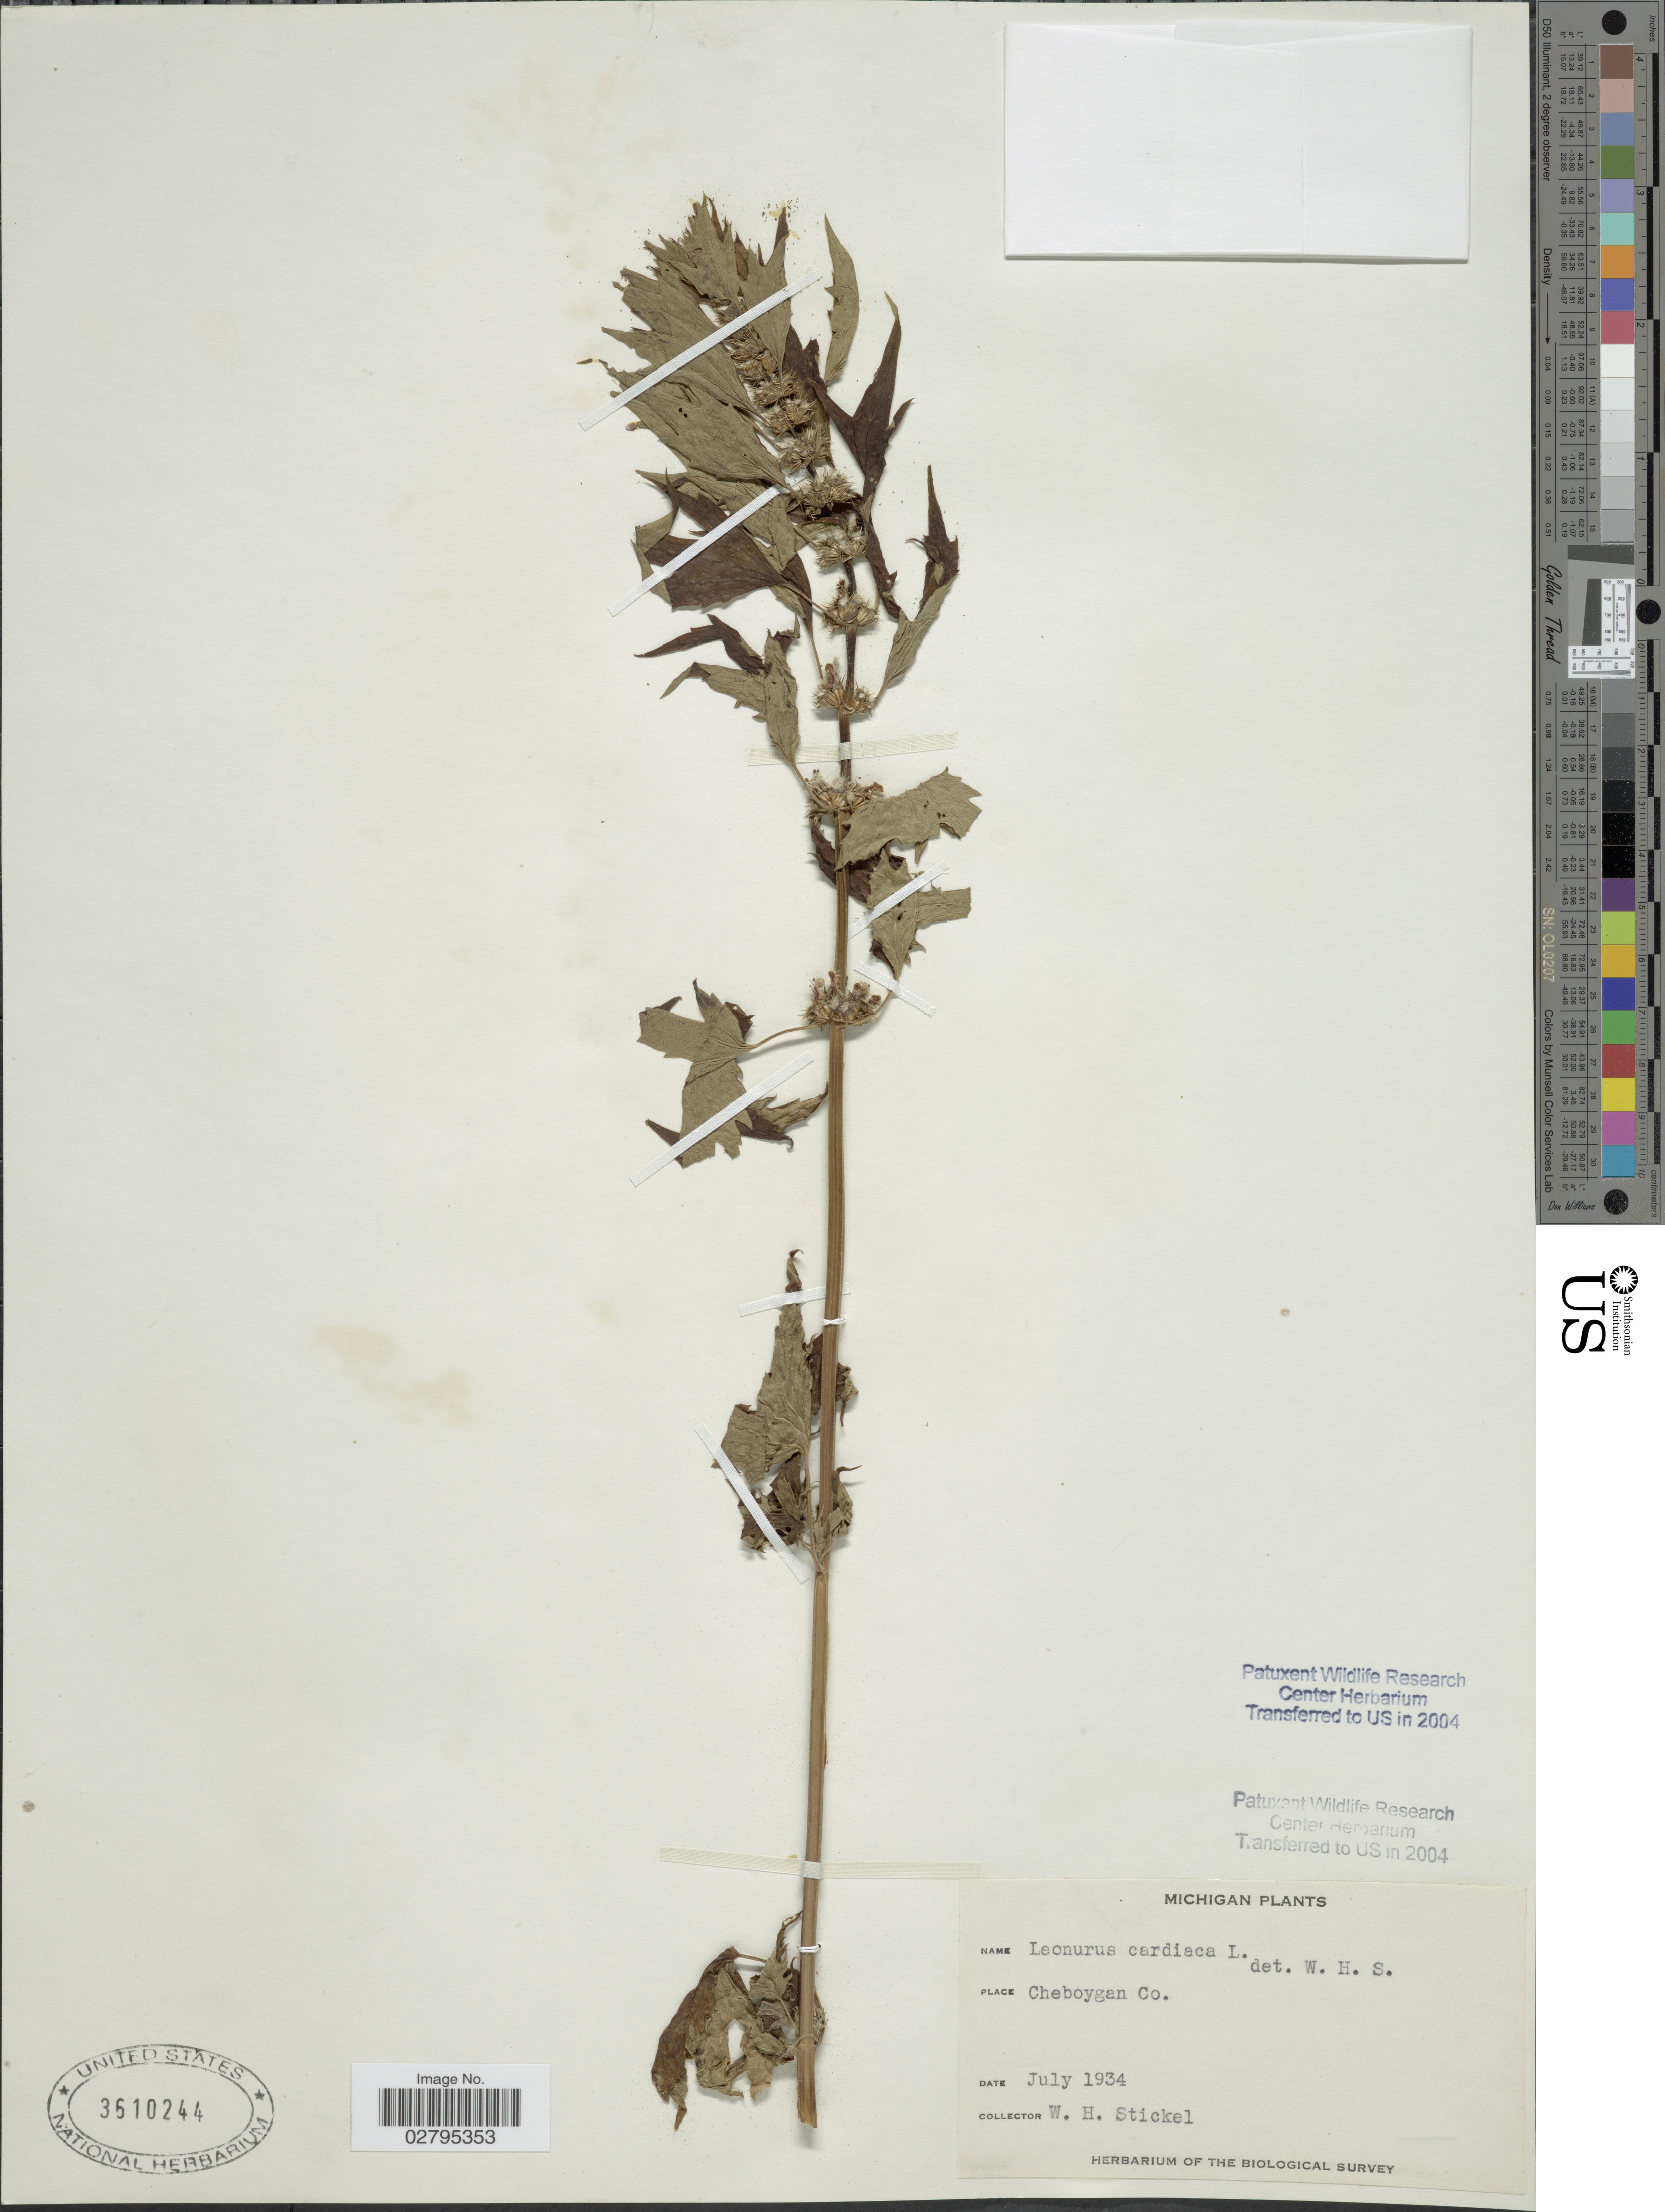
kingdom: Plantae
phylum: Tracheophyta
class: Magnoliopsida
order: Lamiales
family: Lamiaceae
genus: Leonurus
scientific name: Leonurus cardiaca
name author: L.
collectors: W. Stickel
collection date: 1934-07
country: United States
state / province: Michigan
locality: Cheboygan Co.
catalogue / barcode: US 3610244